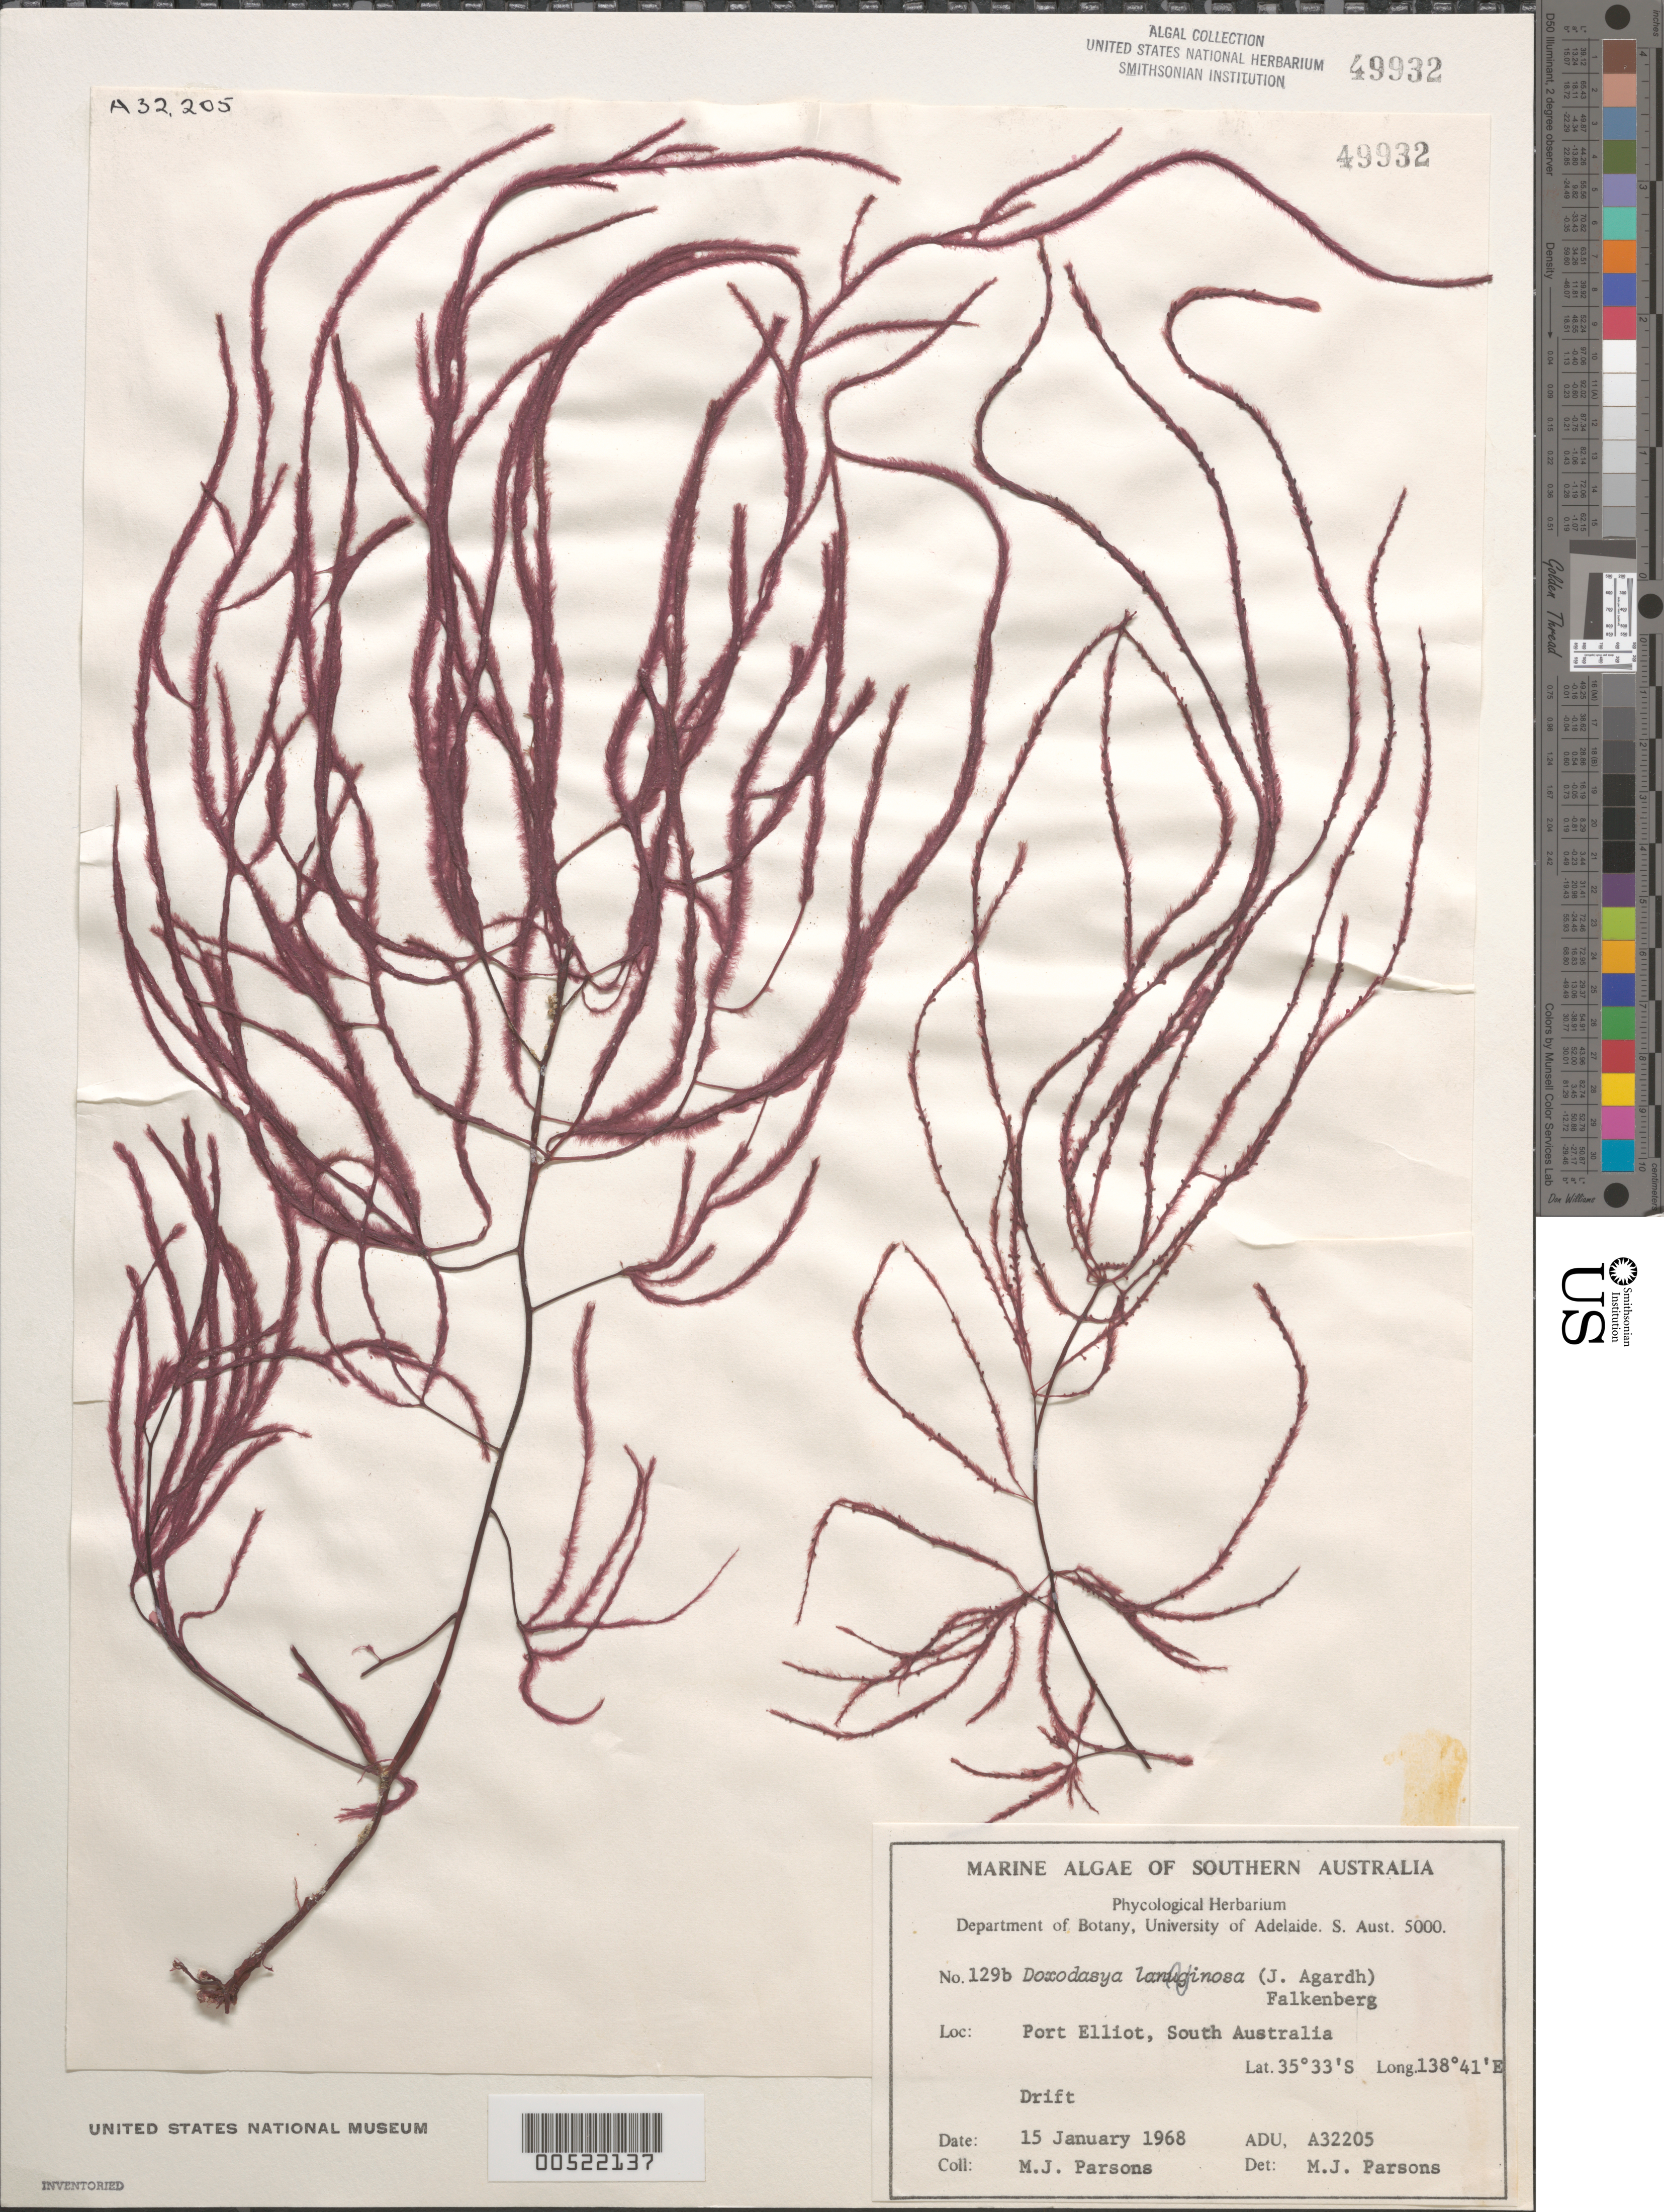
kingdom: Plantae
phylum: Rhodophyta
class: Florideophyceae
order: Ceramiales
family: Rhodomelaceae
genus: Doxodasya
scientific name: Doxodasya languinosa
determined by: Parsons, M. J.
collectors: M. Parsons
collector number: ADU A32205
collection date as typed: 15 Jan 1968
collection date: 1968-01-15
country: Australia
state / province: South Australia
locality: Port Elliot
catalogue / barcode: US 49932